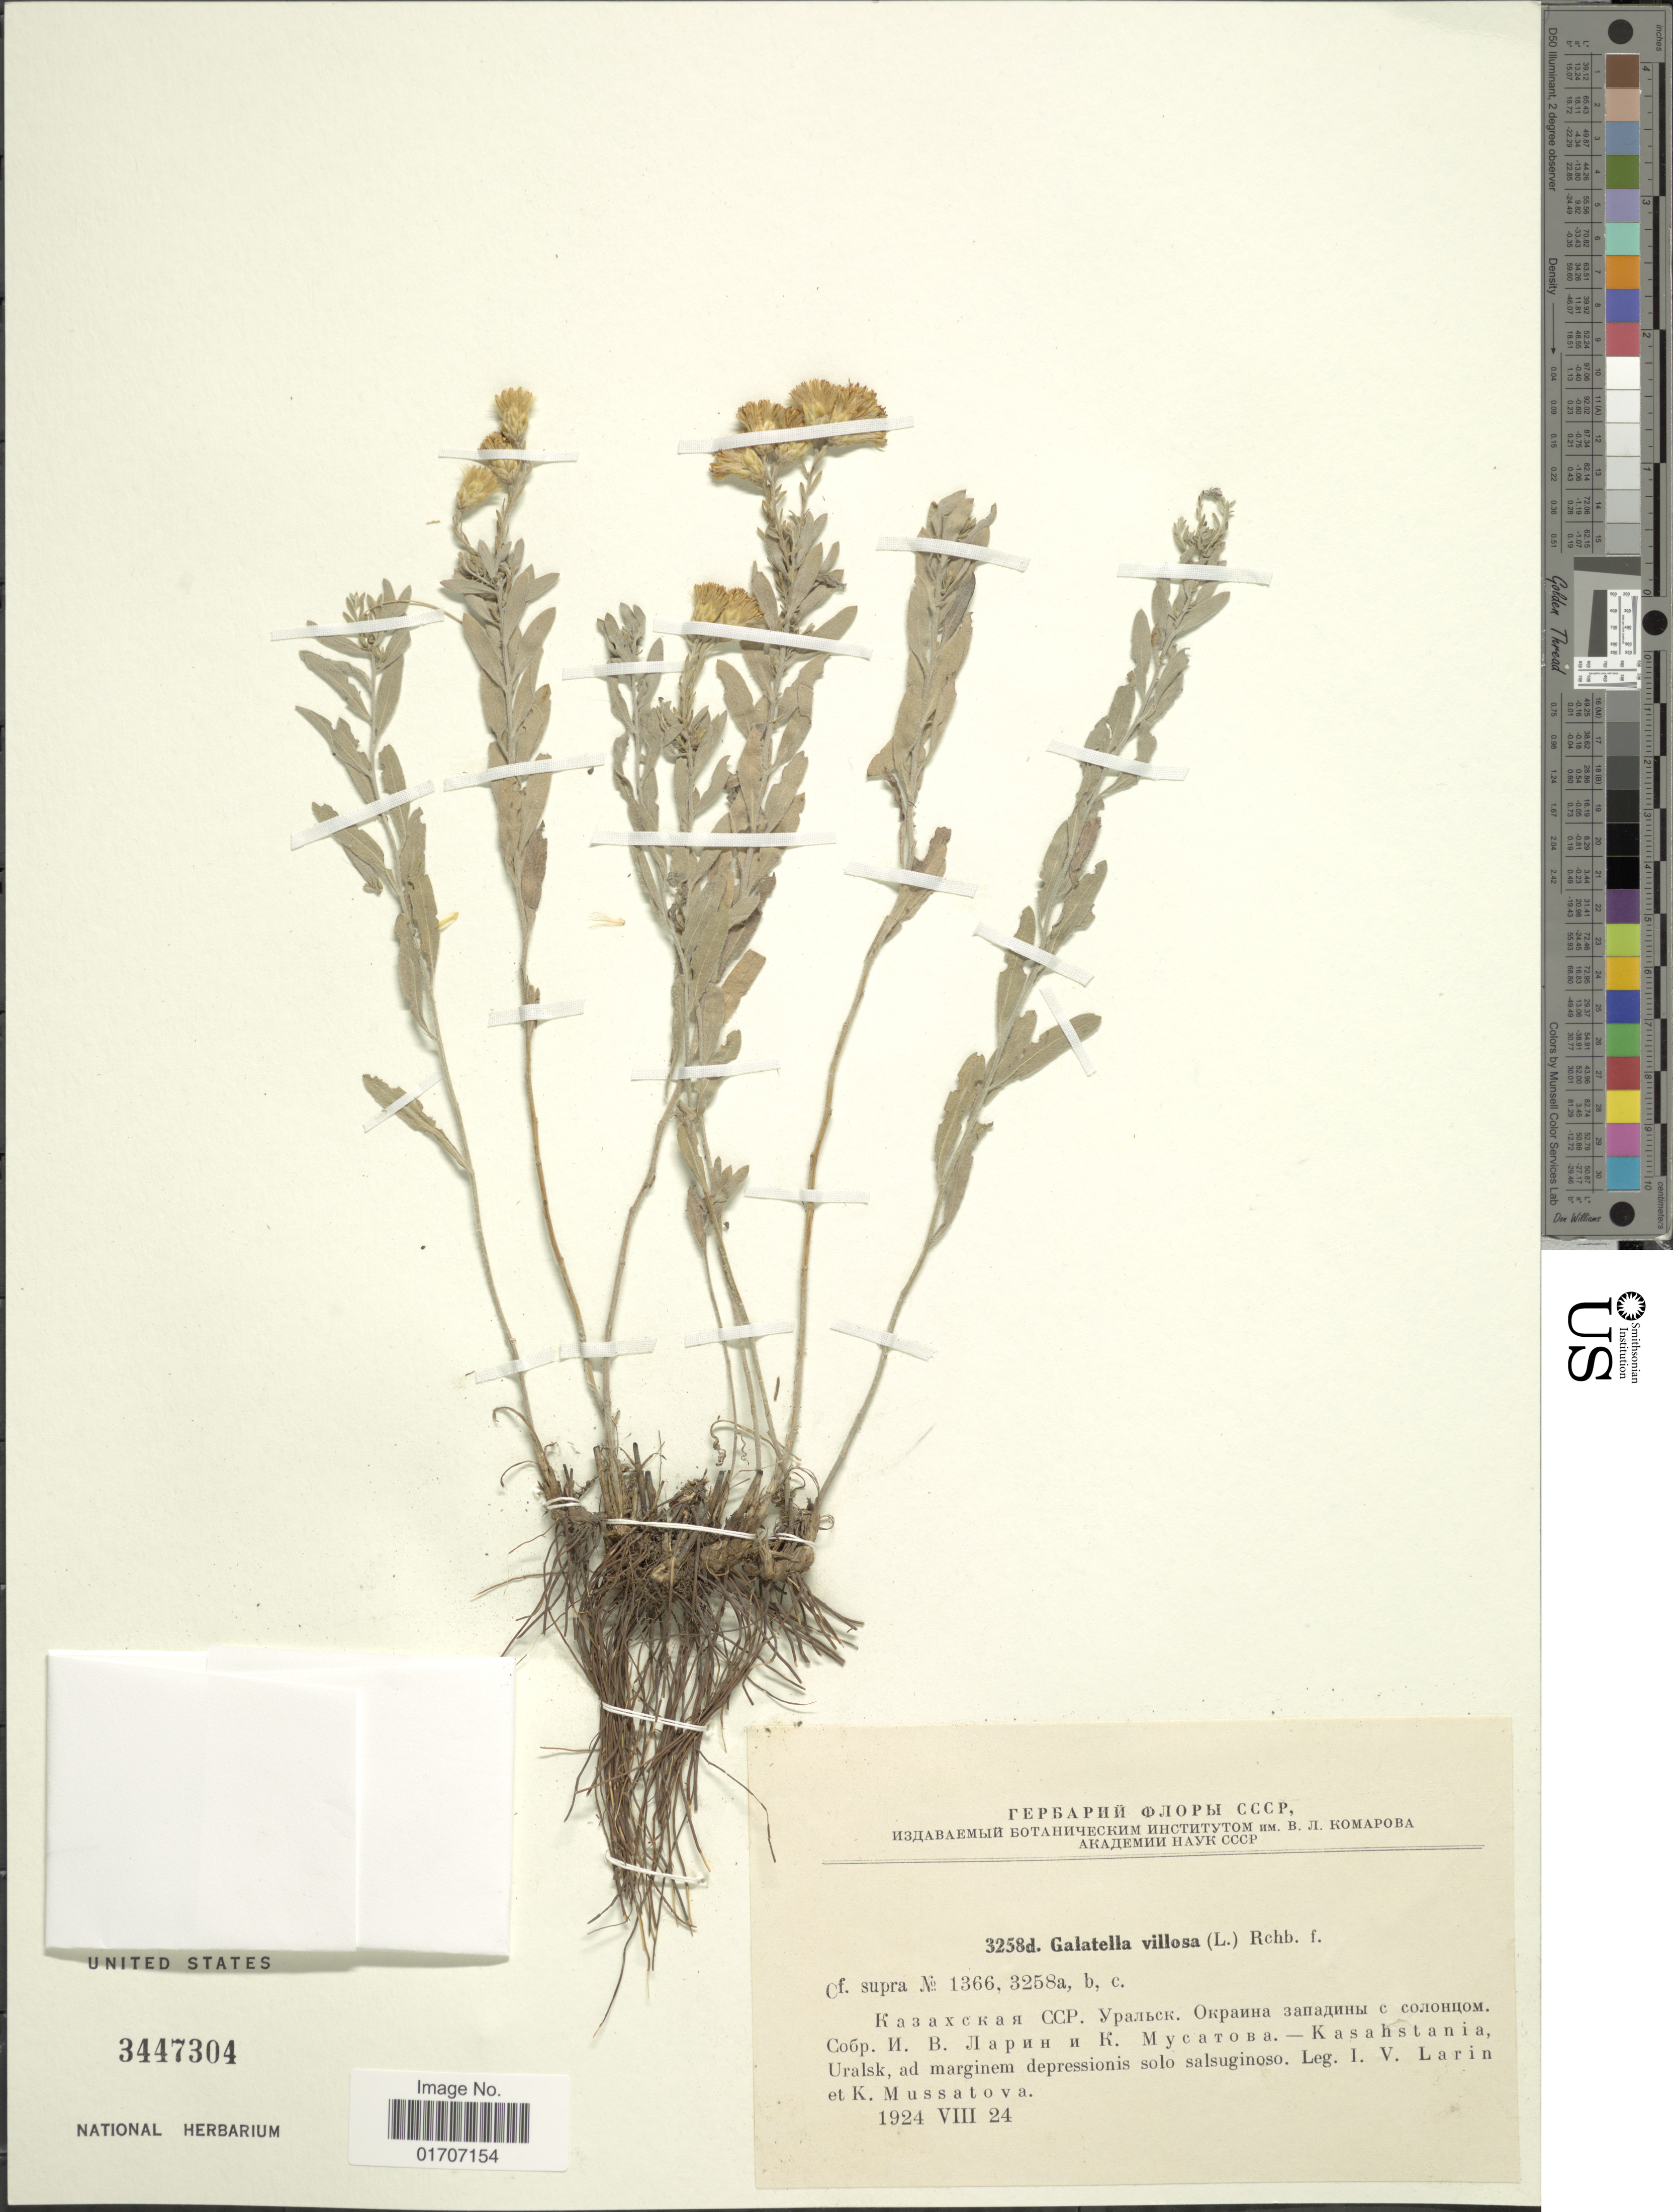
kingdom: Plantae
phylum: Tracheophyta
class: Magnoliopsida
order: Asterales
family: Asteraceae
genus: Galatella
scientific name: Galatella villosa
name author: (L.) Rchb. f.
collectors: I. Larin & K. Mussatova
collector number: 1366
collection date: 1924-08-24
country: Kazakhstan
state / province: West Kazakhstan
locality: Kasahstania, Uralsk, ad marginem depressionis solo salsuginoso.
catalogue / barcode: US 3447304